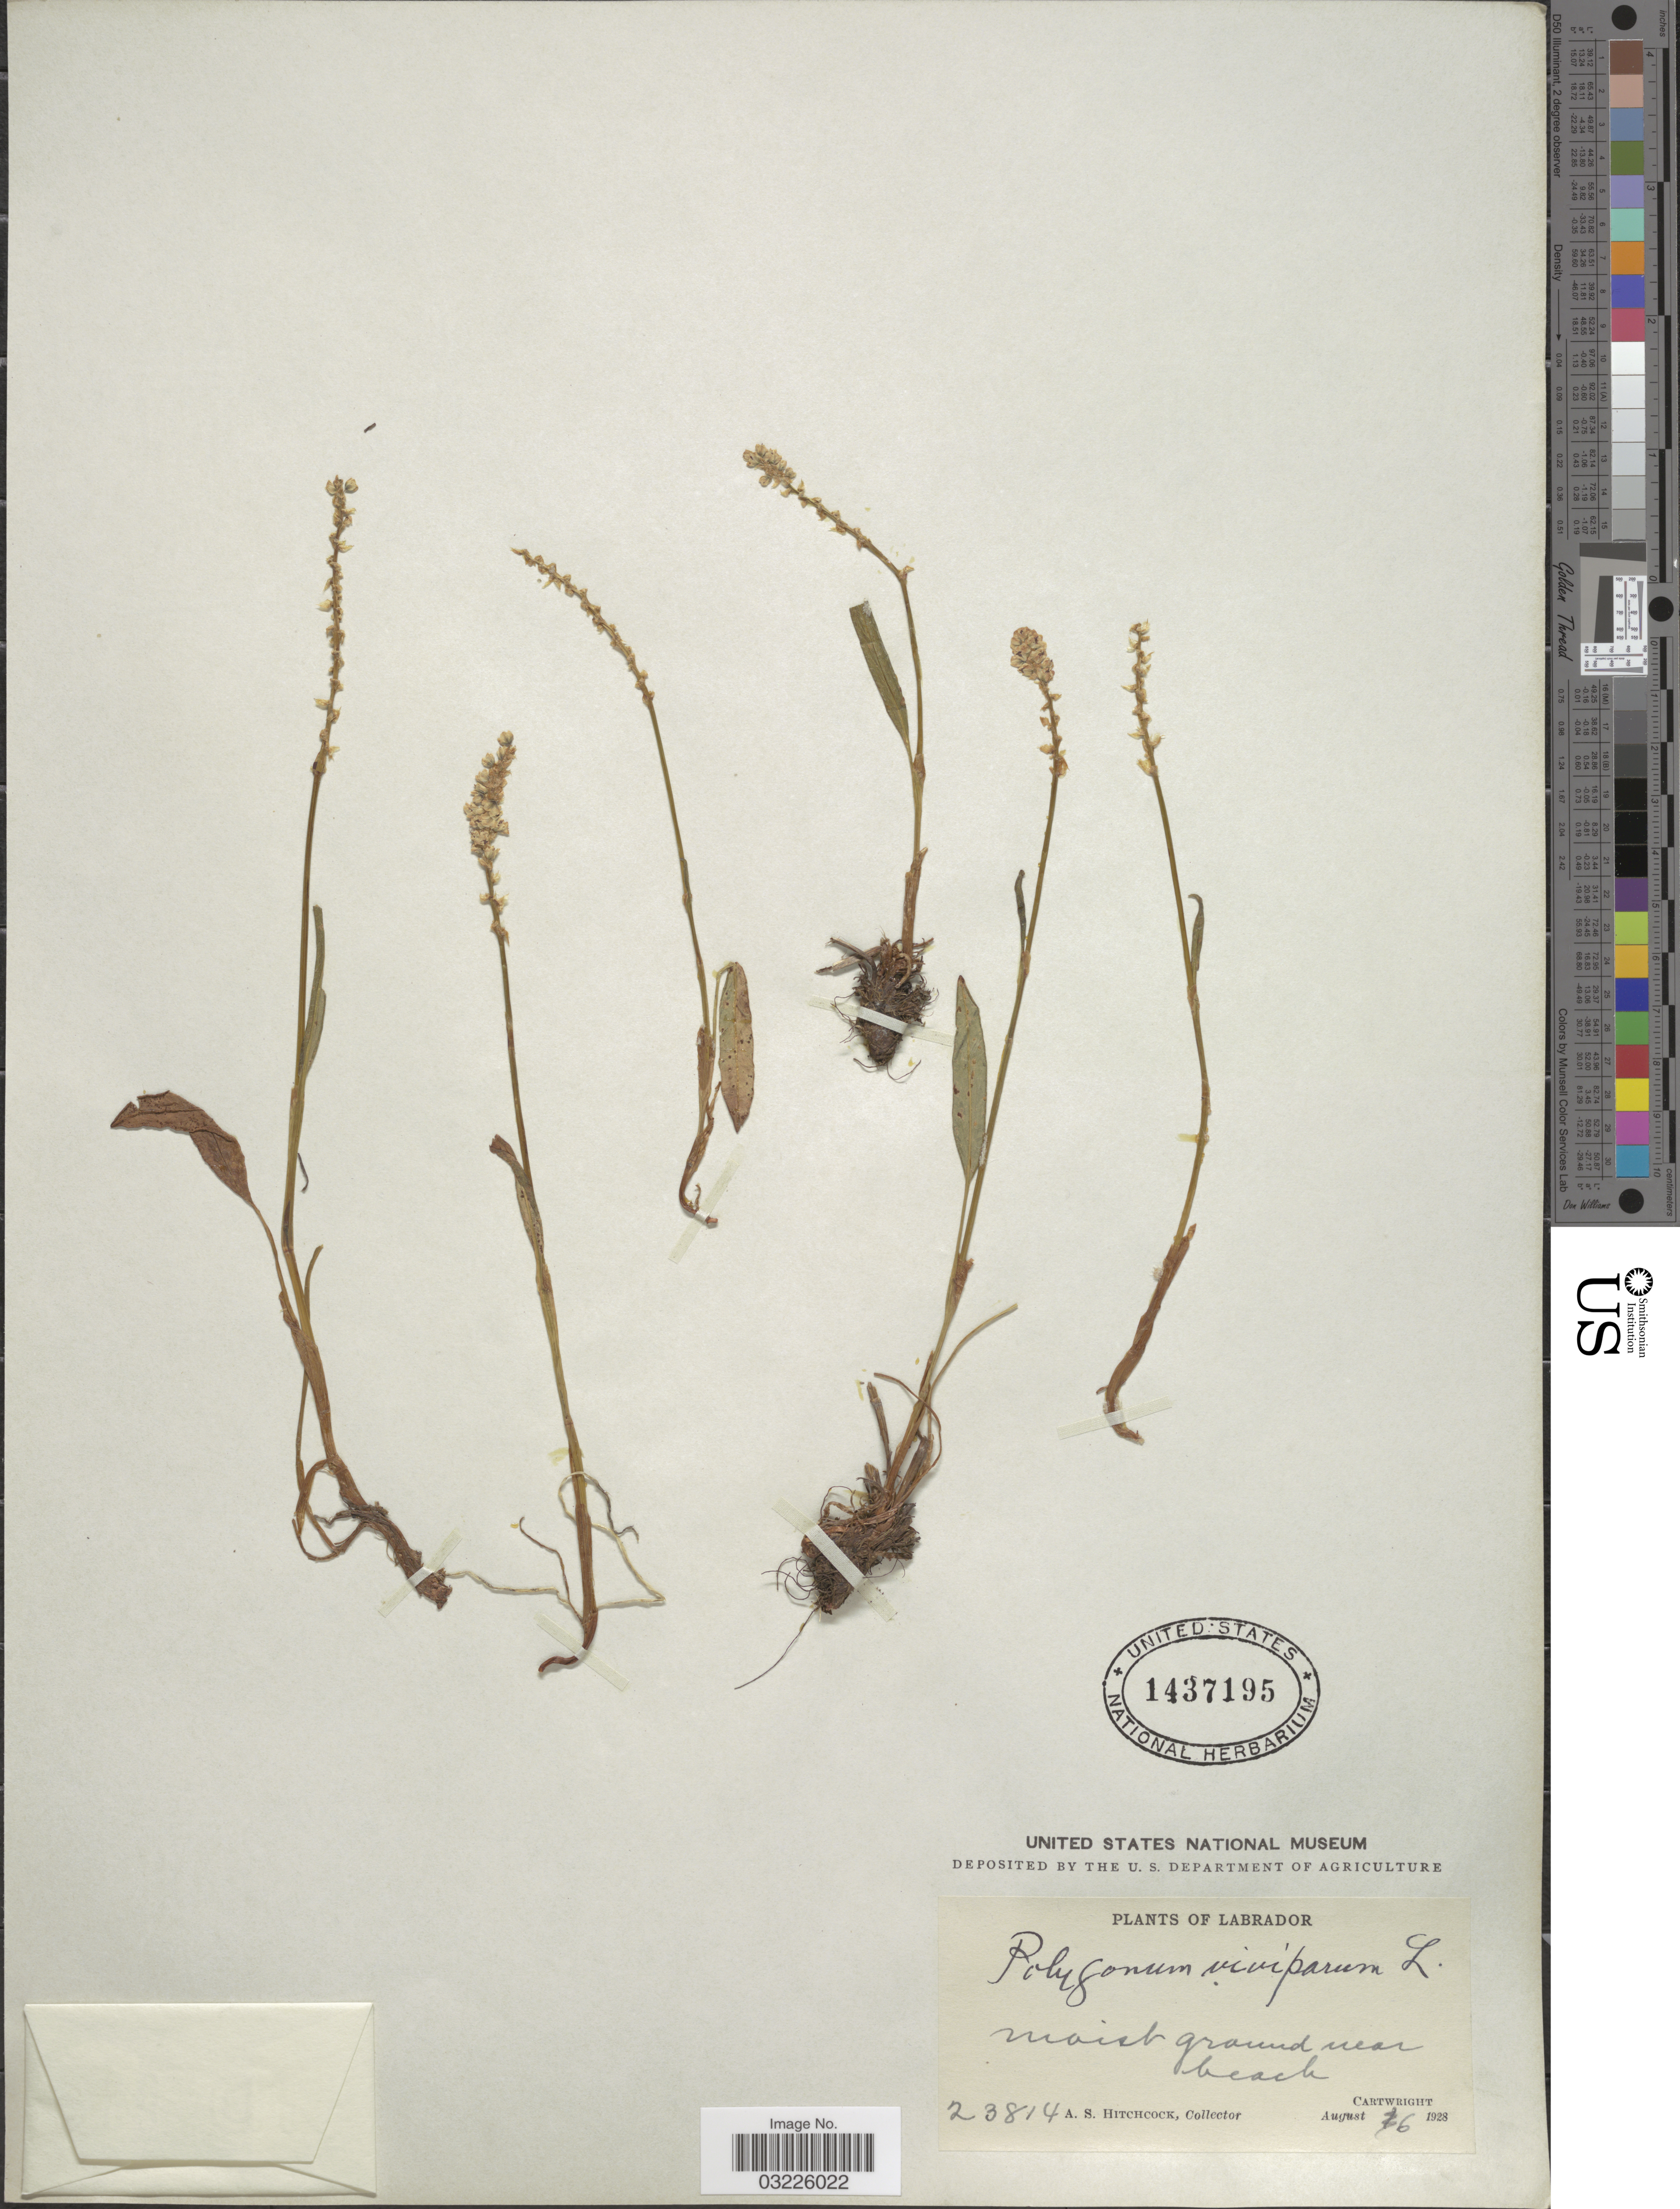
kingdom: Plantae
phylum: Tracheophyta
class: Magnoliopsida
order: Caryophyllales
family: Polygonaceae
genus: Bistorta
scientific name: Bistorta vivipara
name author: (L.) Delarbre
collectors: A. S. Hitchcock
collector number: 23814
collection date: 1928-08-06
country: Canada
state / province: Newfoundland and Labrador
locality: Labrador. Cartwright.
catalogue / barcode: US 1437195